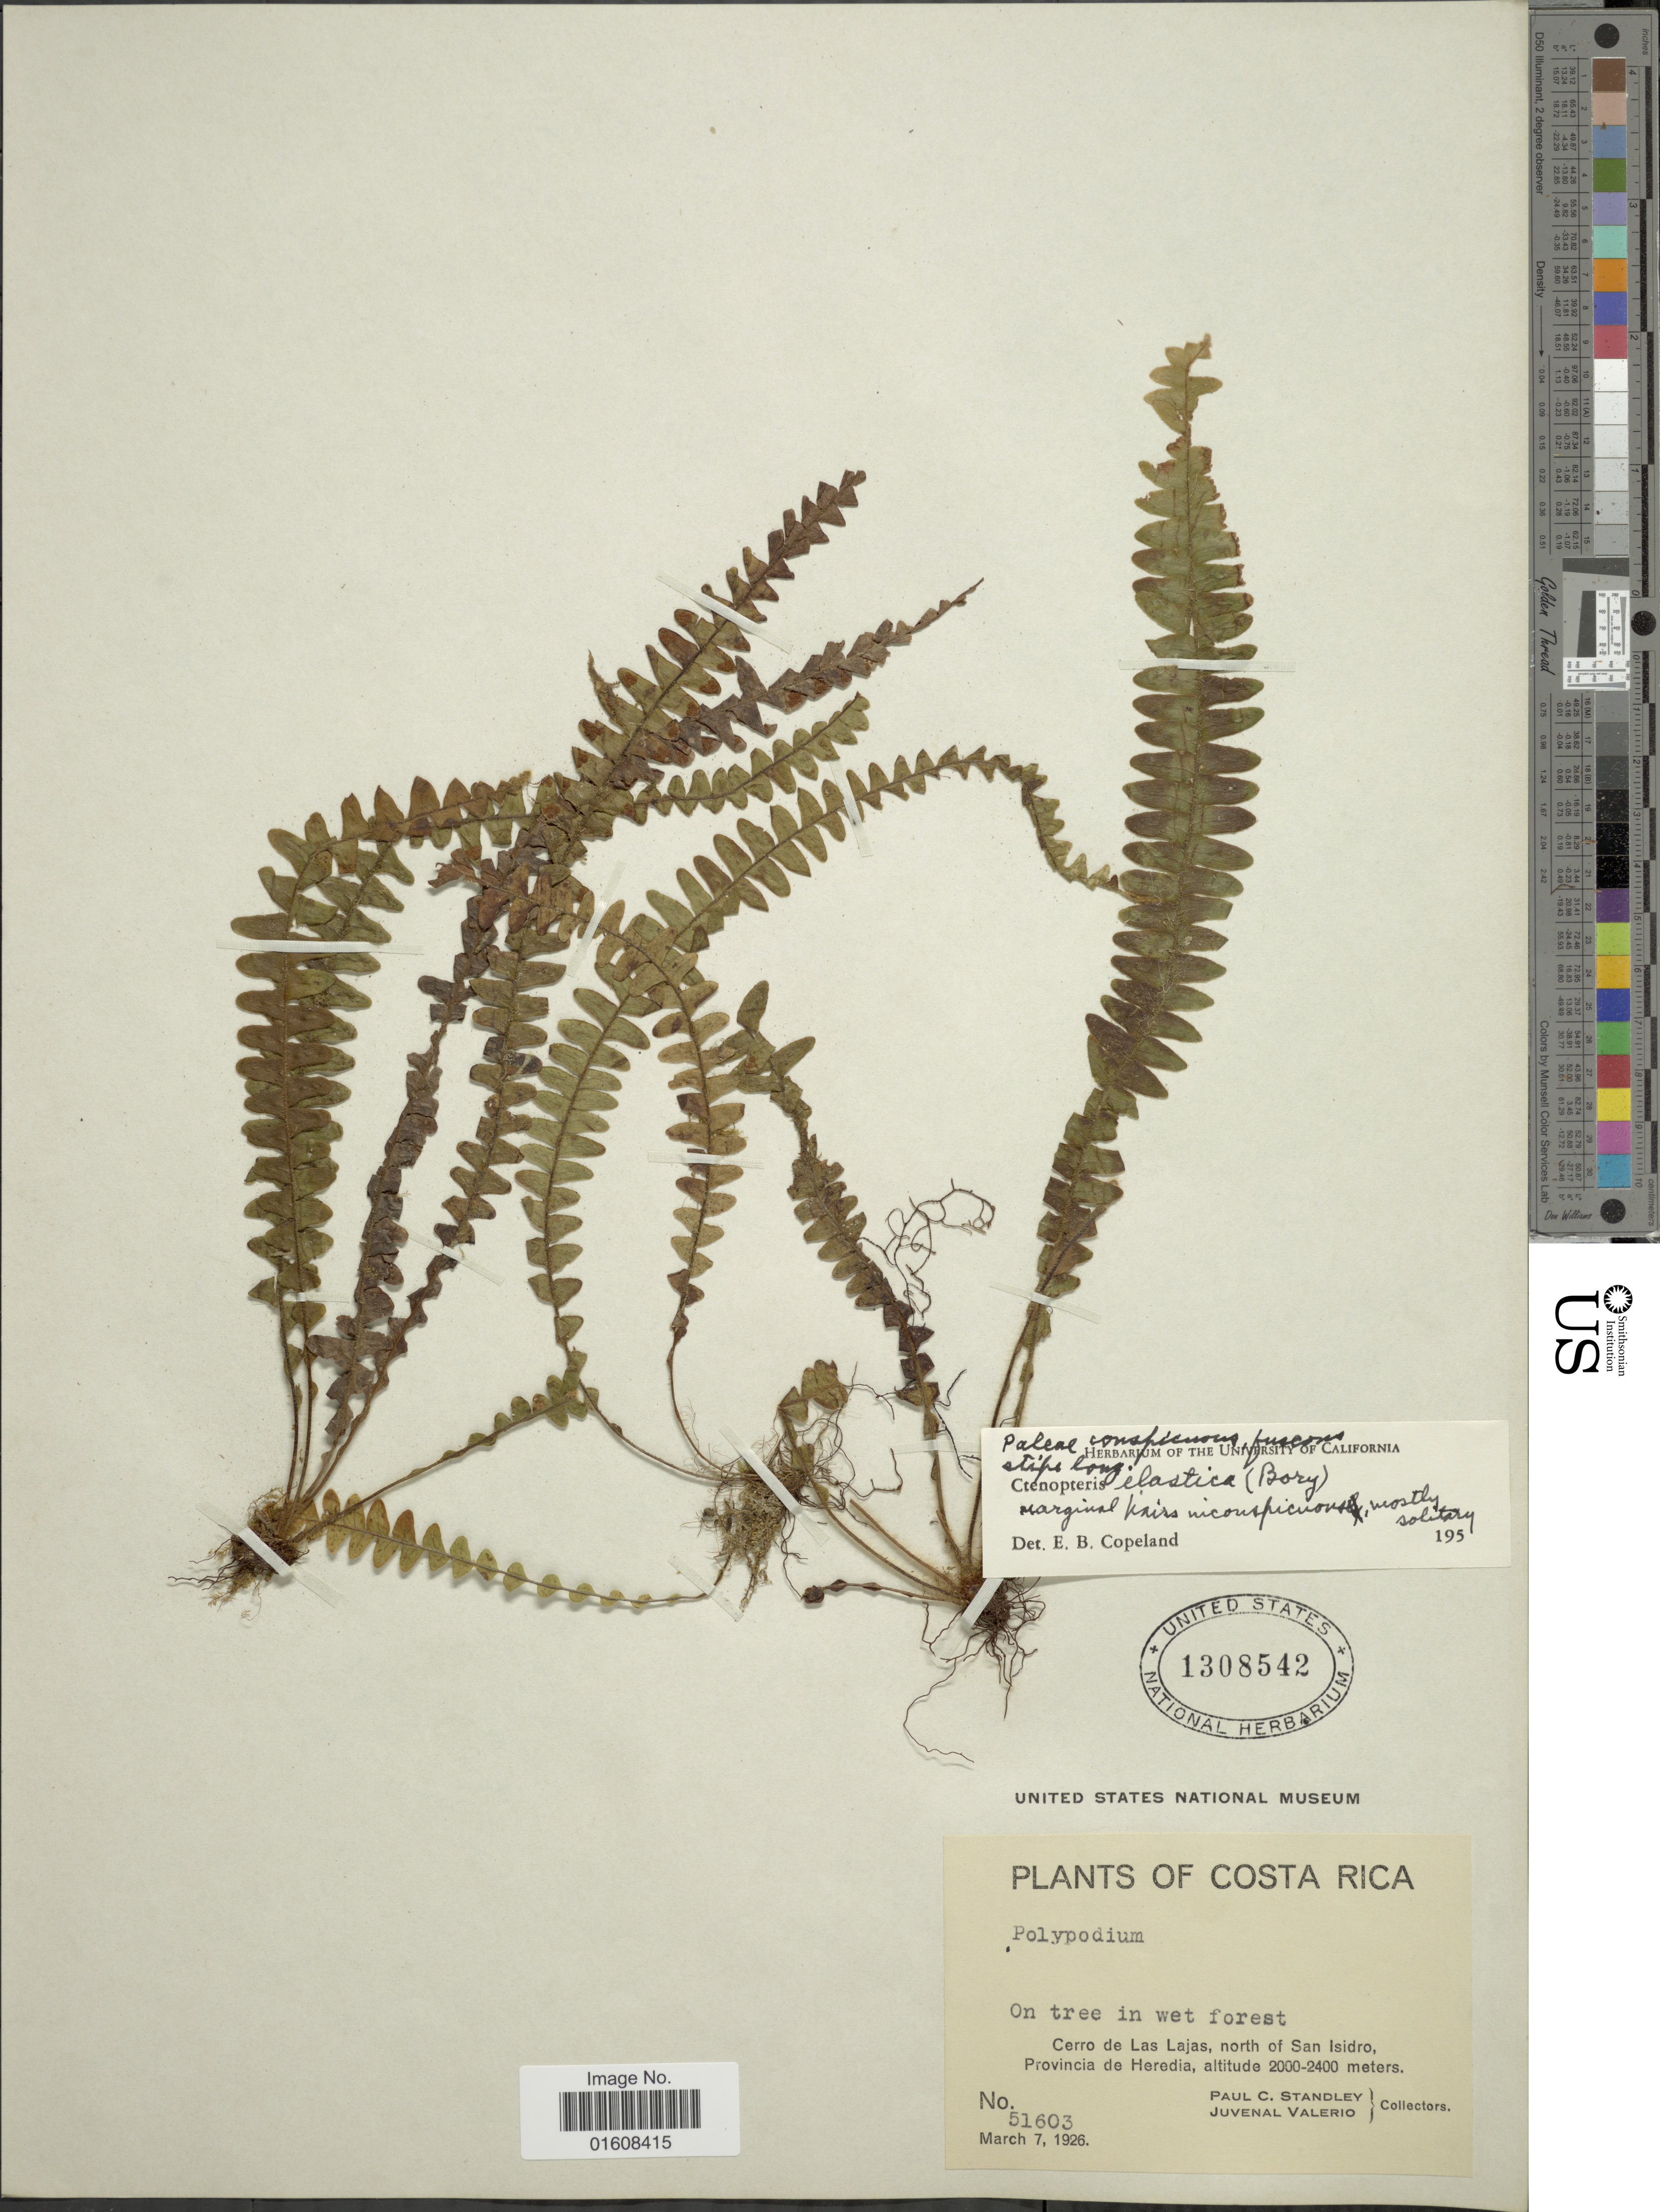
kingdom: Plantae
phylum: Tracheophyta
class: Polypodiopsida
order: Polypodiales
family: Polypodiaceae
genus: Alansmia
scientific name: Alansmia lanigera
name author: (Desv.) Moguel & M. Kessler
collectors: P. C. Standley & J. Valerio R.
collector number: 51603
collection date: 1926-03-07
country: Costa Rica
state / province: Heredia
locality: Cerro de Las Lajas, north of San Isidro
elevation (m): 2000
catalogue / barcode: US 1308542